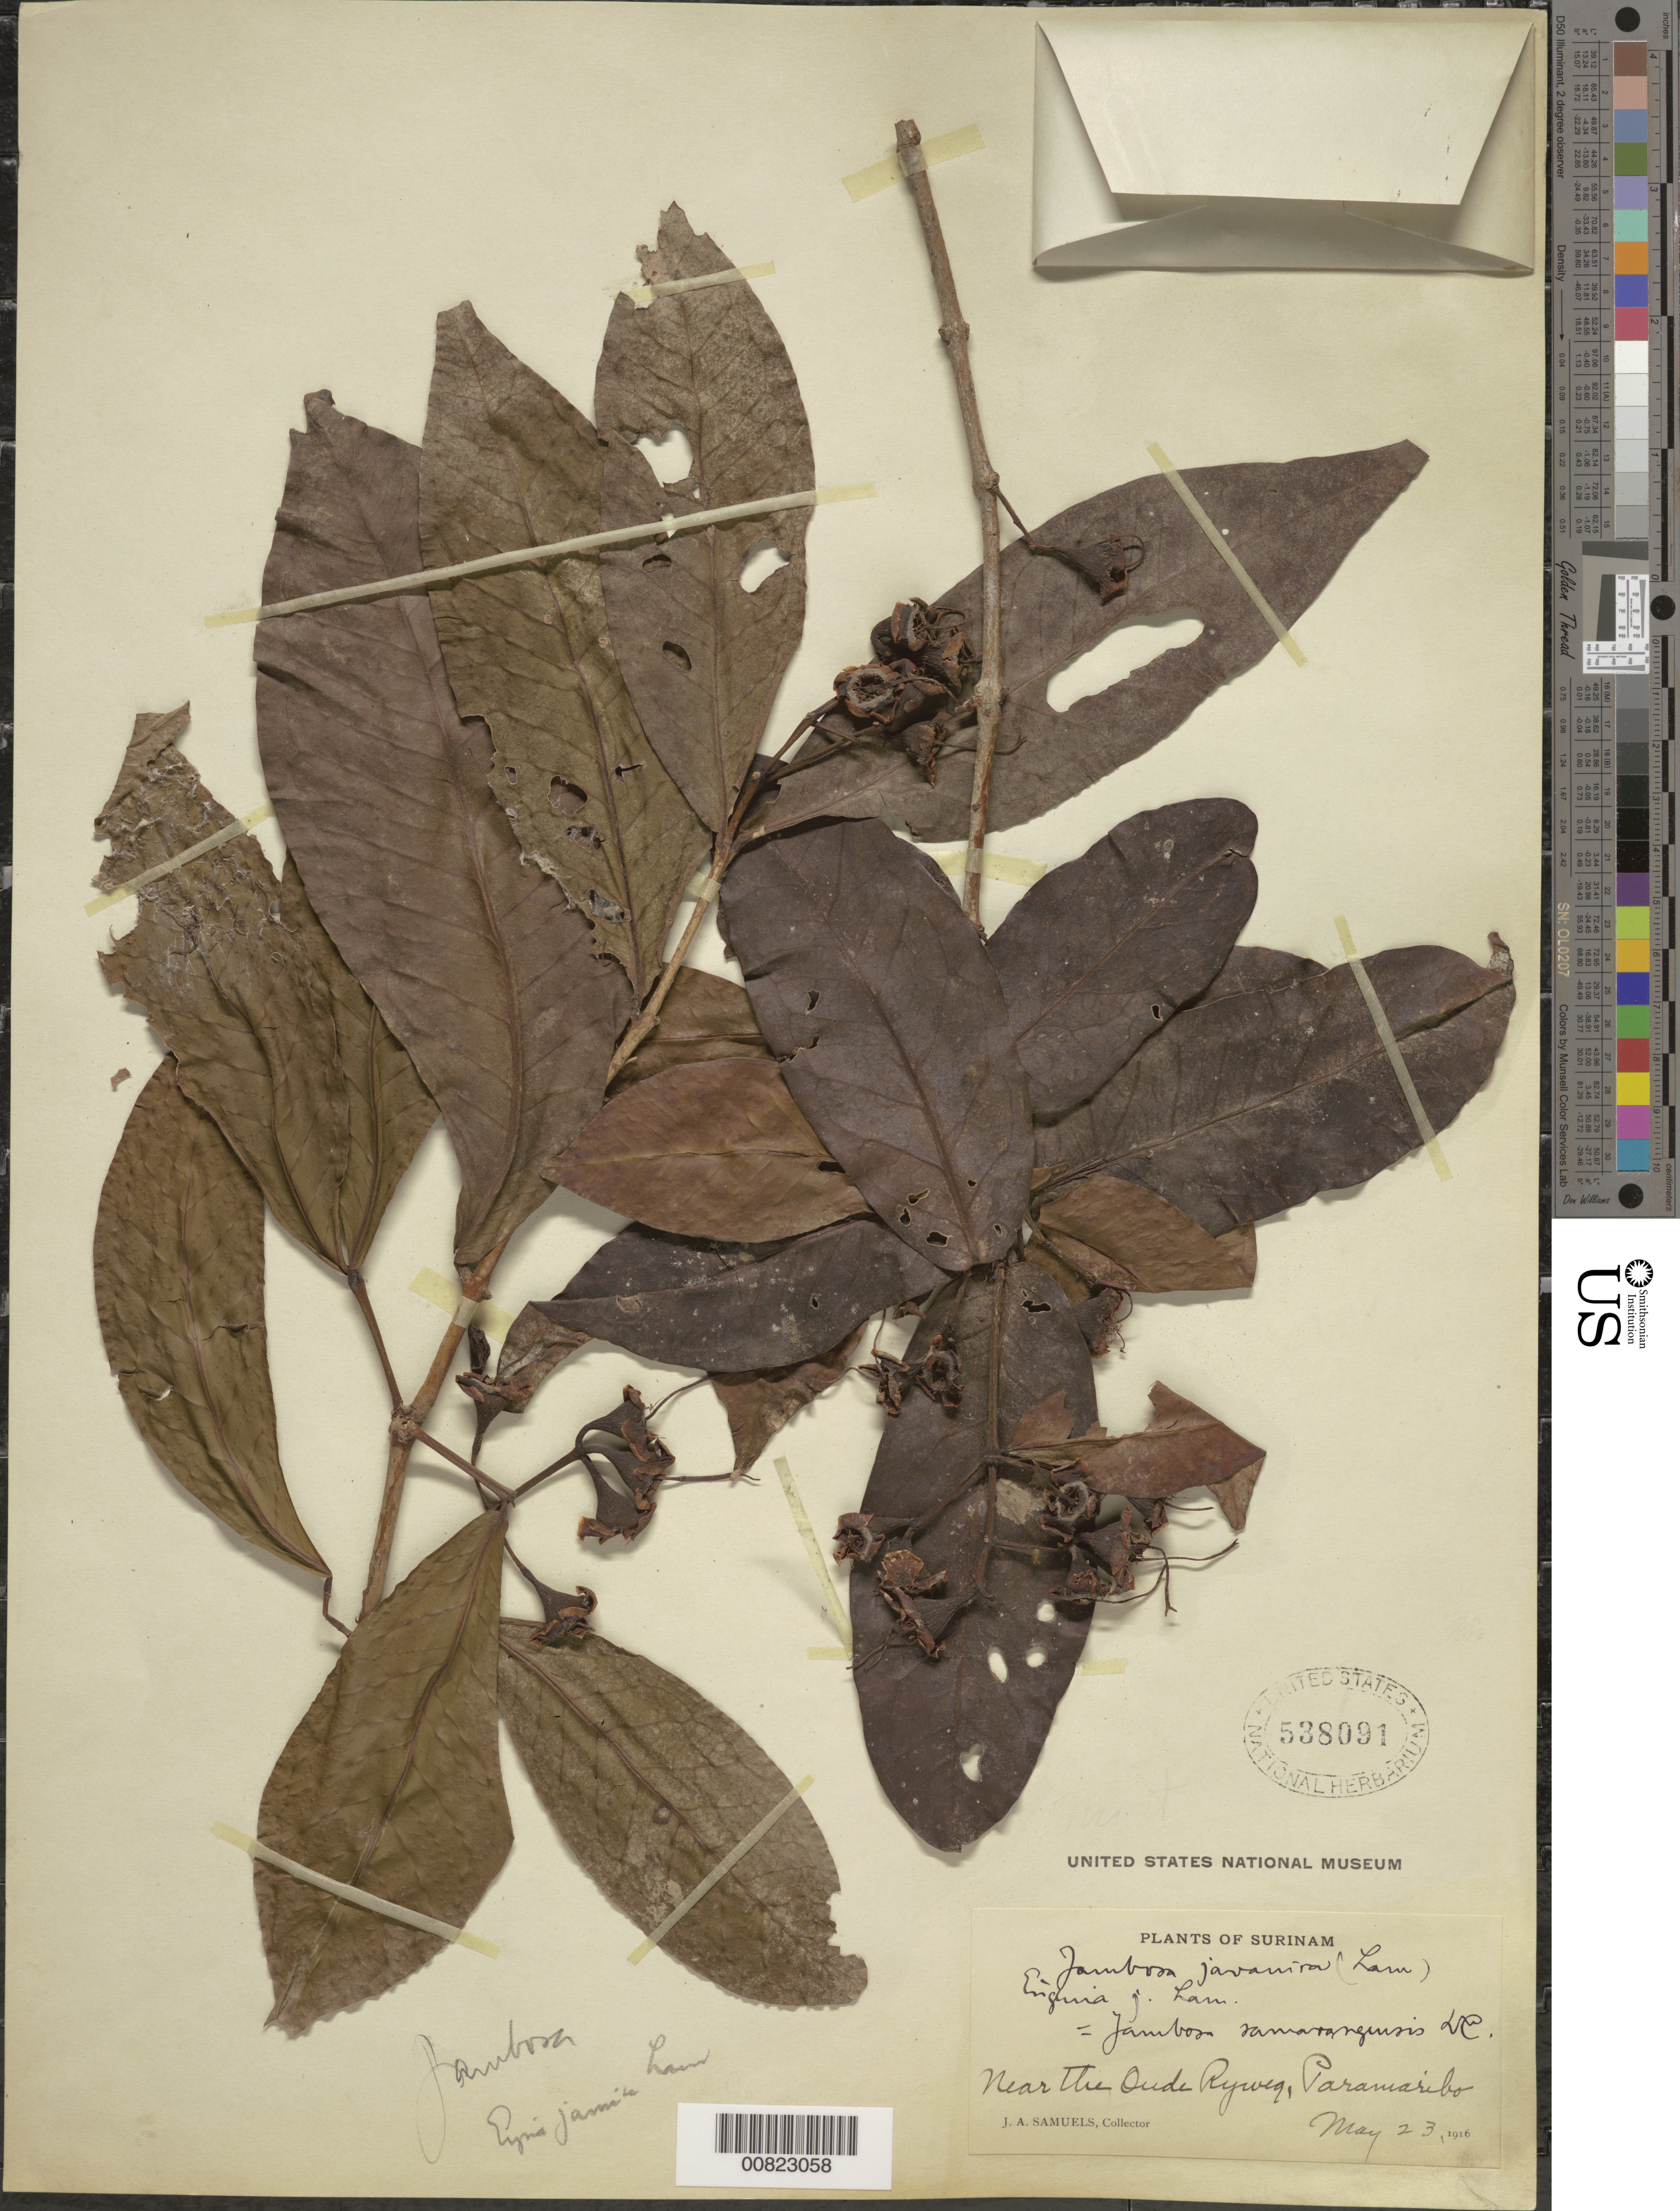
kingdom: Plantae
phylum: Tracheophyta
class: Magnoliopsida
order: Myrtales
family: Myrtaceae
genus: Syzygium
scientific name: Syzygium samarangense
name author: (Blume) Merr. & L.M. Perry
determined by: Strong, Mark T., (BOT), Smithsonian Institution - National Museum of Natural History (UNITED STATES)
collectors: J. A. Samuels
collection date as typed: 23-May-16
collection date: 1916-05-23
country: Suriname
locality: Paramaribo, near Oude Ryweg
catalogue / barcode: US 538091